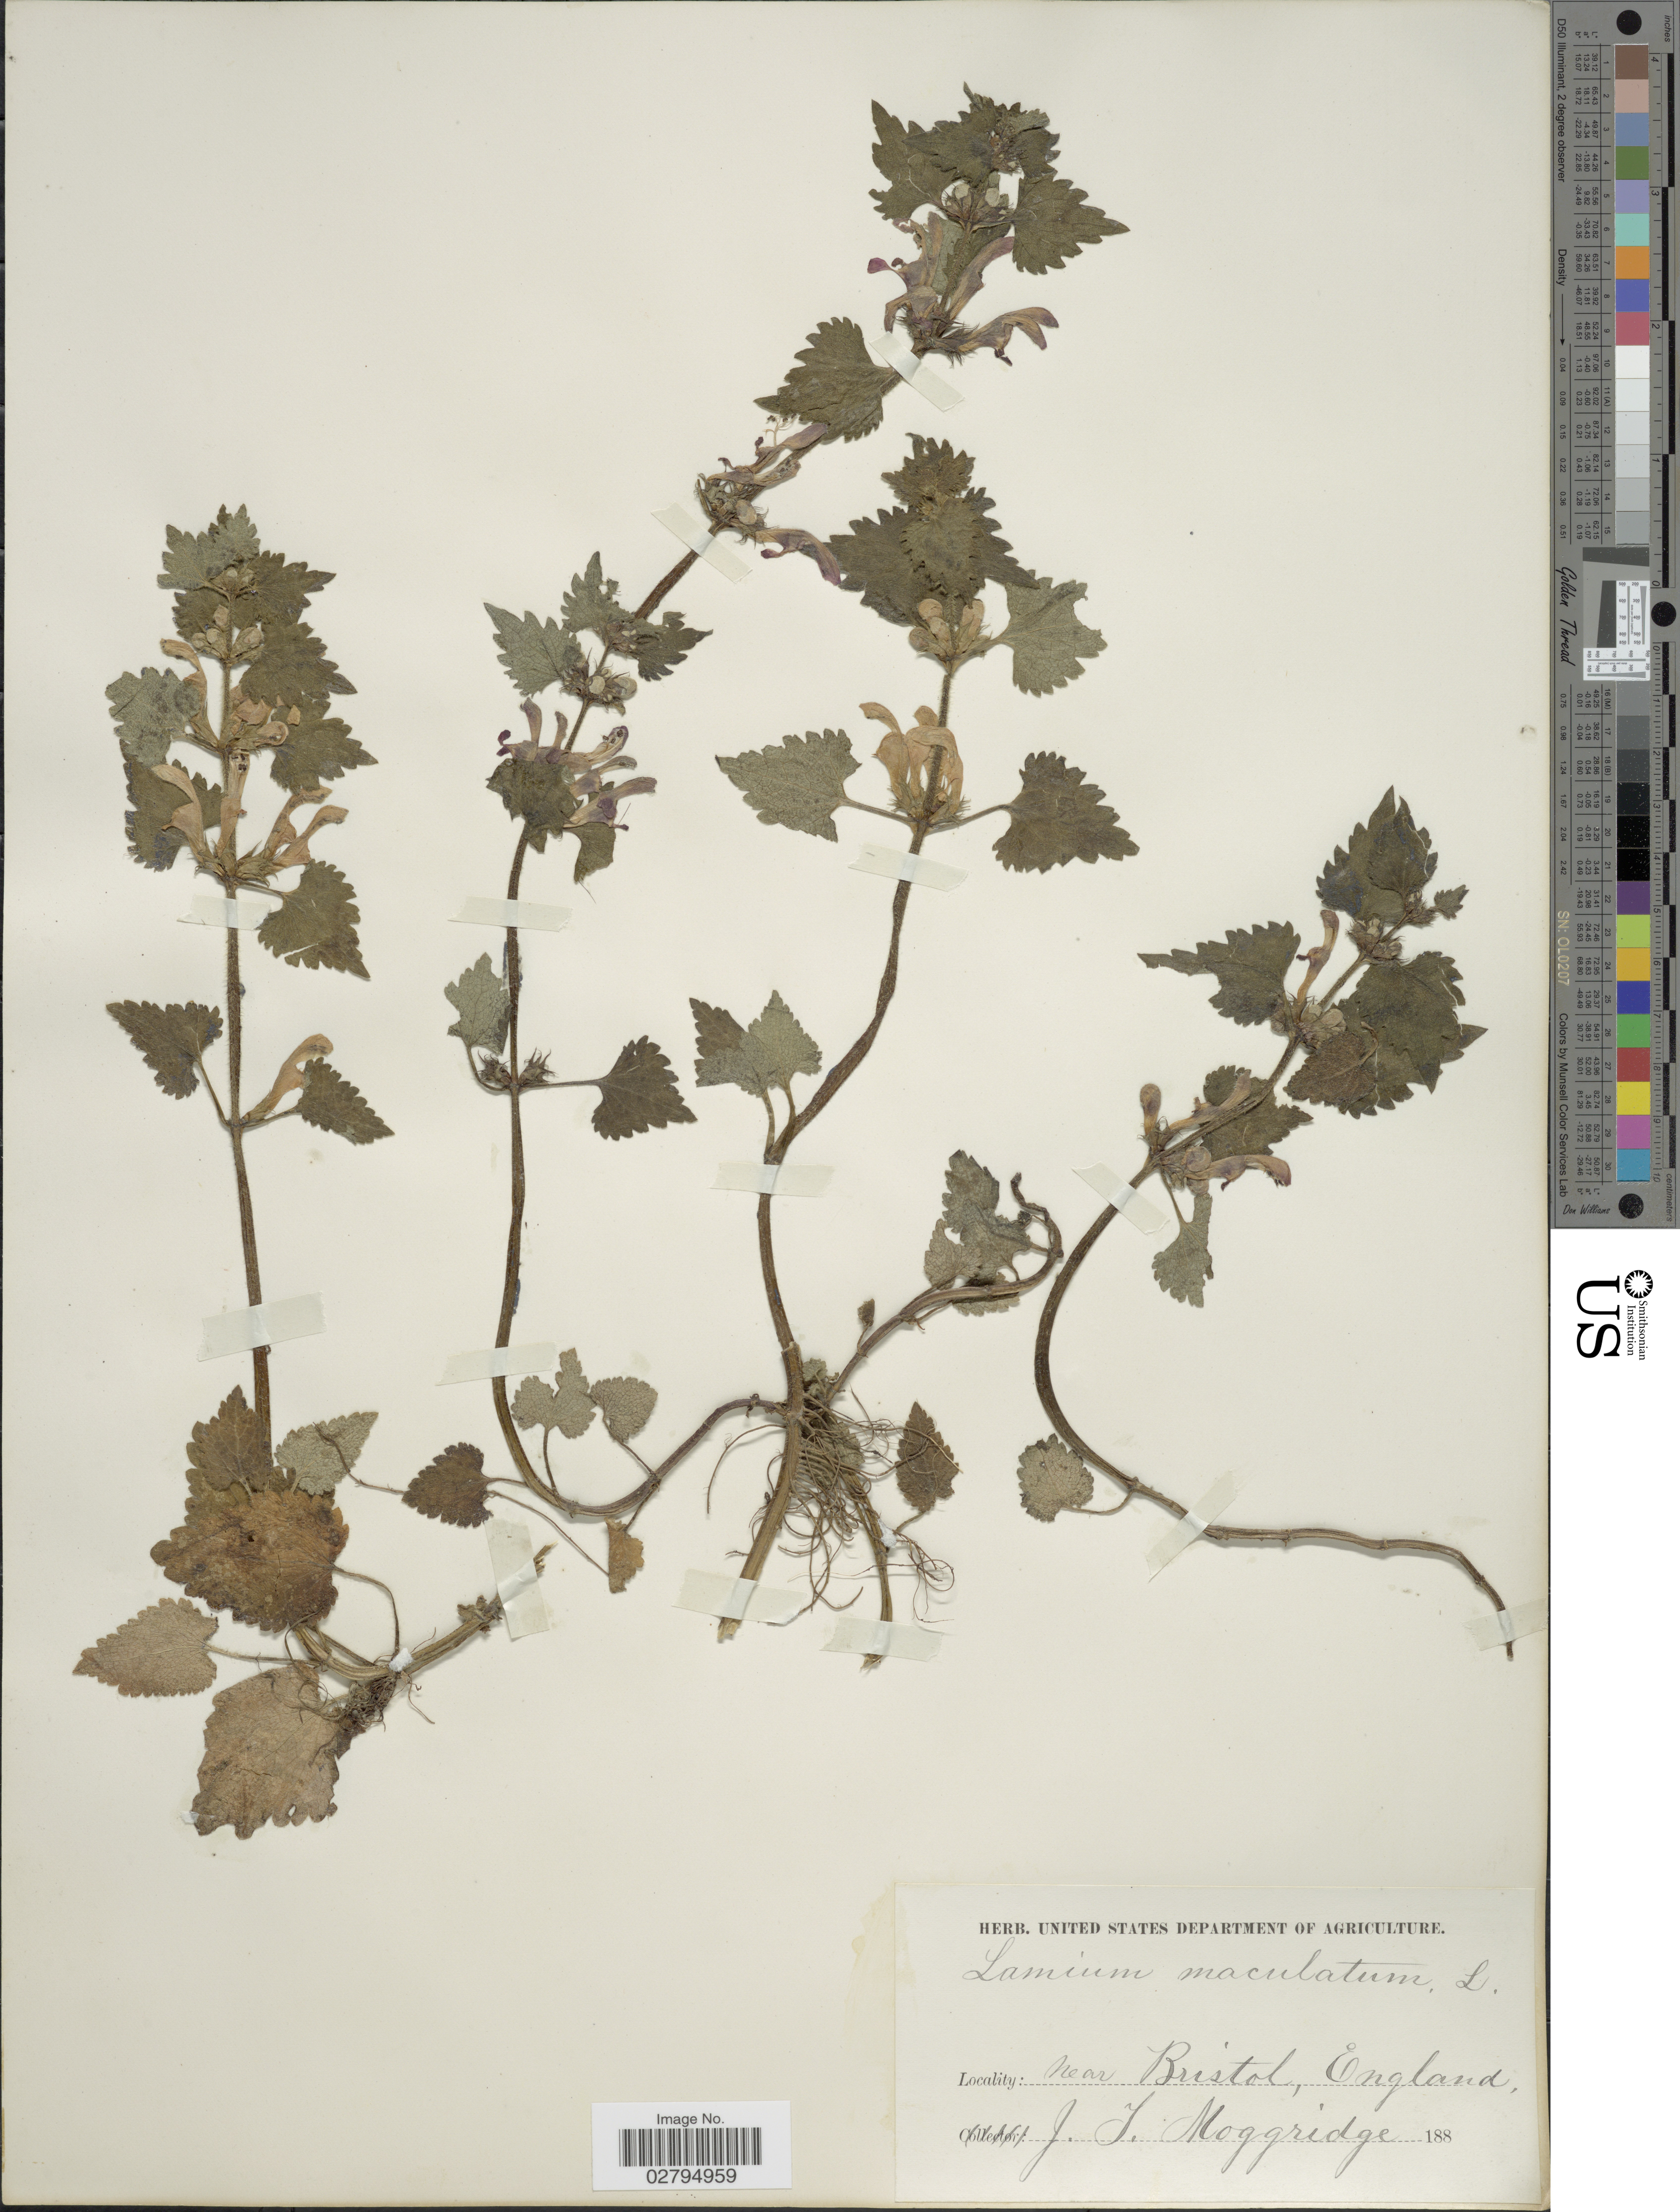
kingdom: Plantae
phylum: Tracheophyta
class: Magnoliopsida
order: Lamiales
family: Lamiaceae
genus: Lamium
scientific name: Lamium maculatum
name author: (L.) L.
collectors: J. T. Moggridge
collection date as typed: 188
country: United Kingdom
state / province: England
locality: Near Bristol.